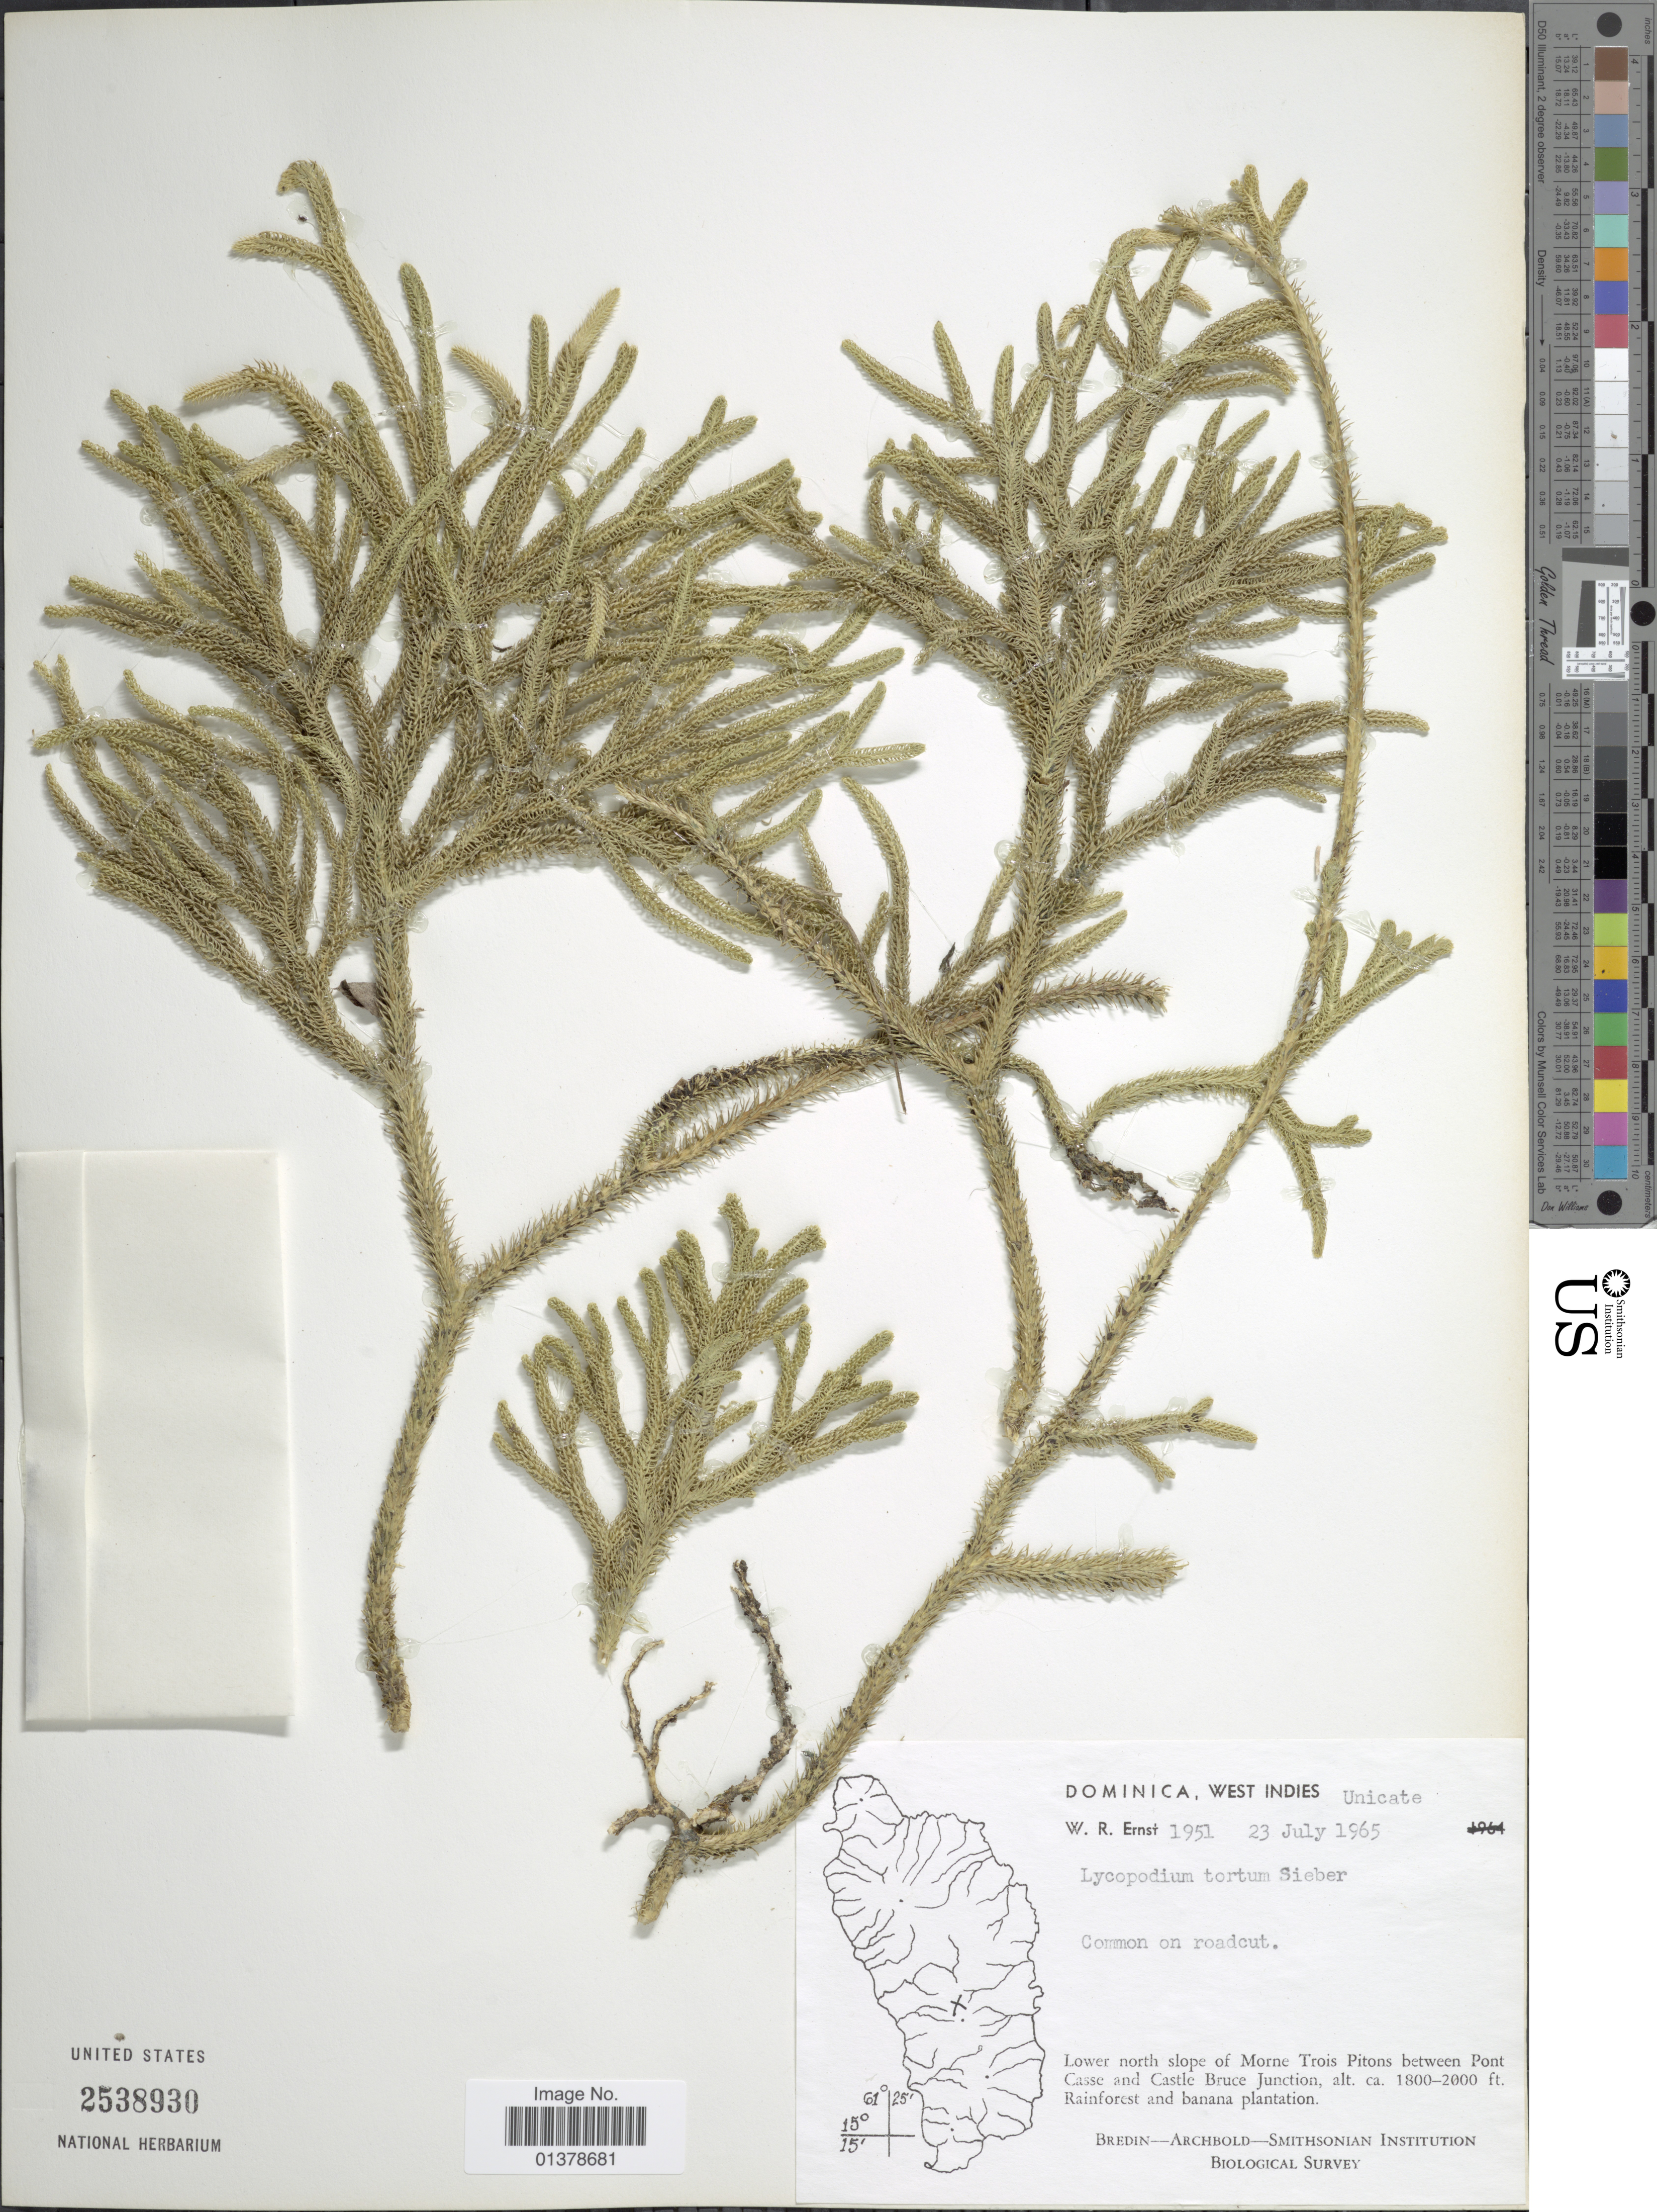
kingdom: Plantae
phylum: Tracheophyta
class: Lycopodiopsida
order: Lycopodiales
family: Lycopodiaceae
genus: Palhinhaea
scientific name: Palhinhaea torta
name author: (Sieber ex Underw. & F.E. Lloyd) Christenh.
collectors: W. R. Ernst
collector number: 1951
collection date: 1965-07-23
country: Dominica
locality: Lower north slope of Morne Trois Pitons between Pont Casse and Castle Bruce Junction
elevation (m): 549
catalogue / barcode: US 2538930